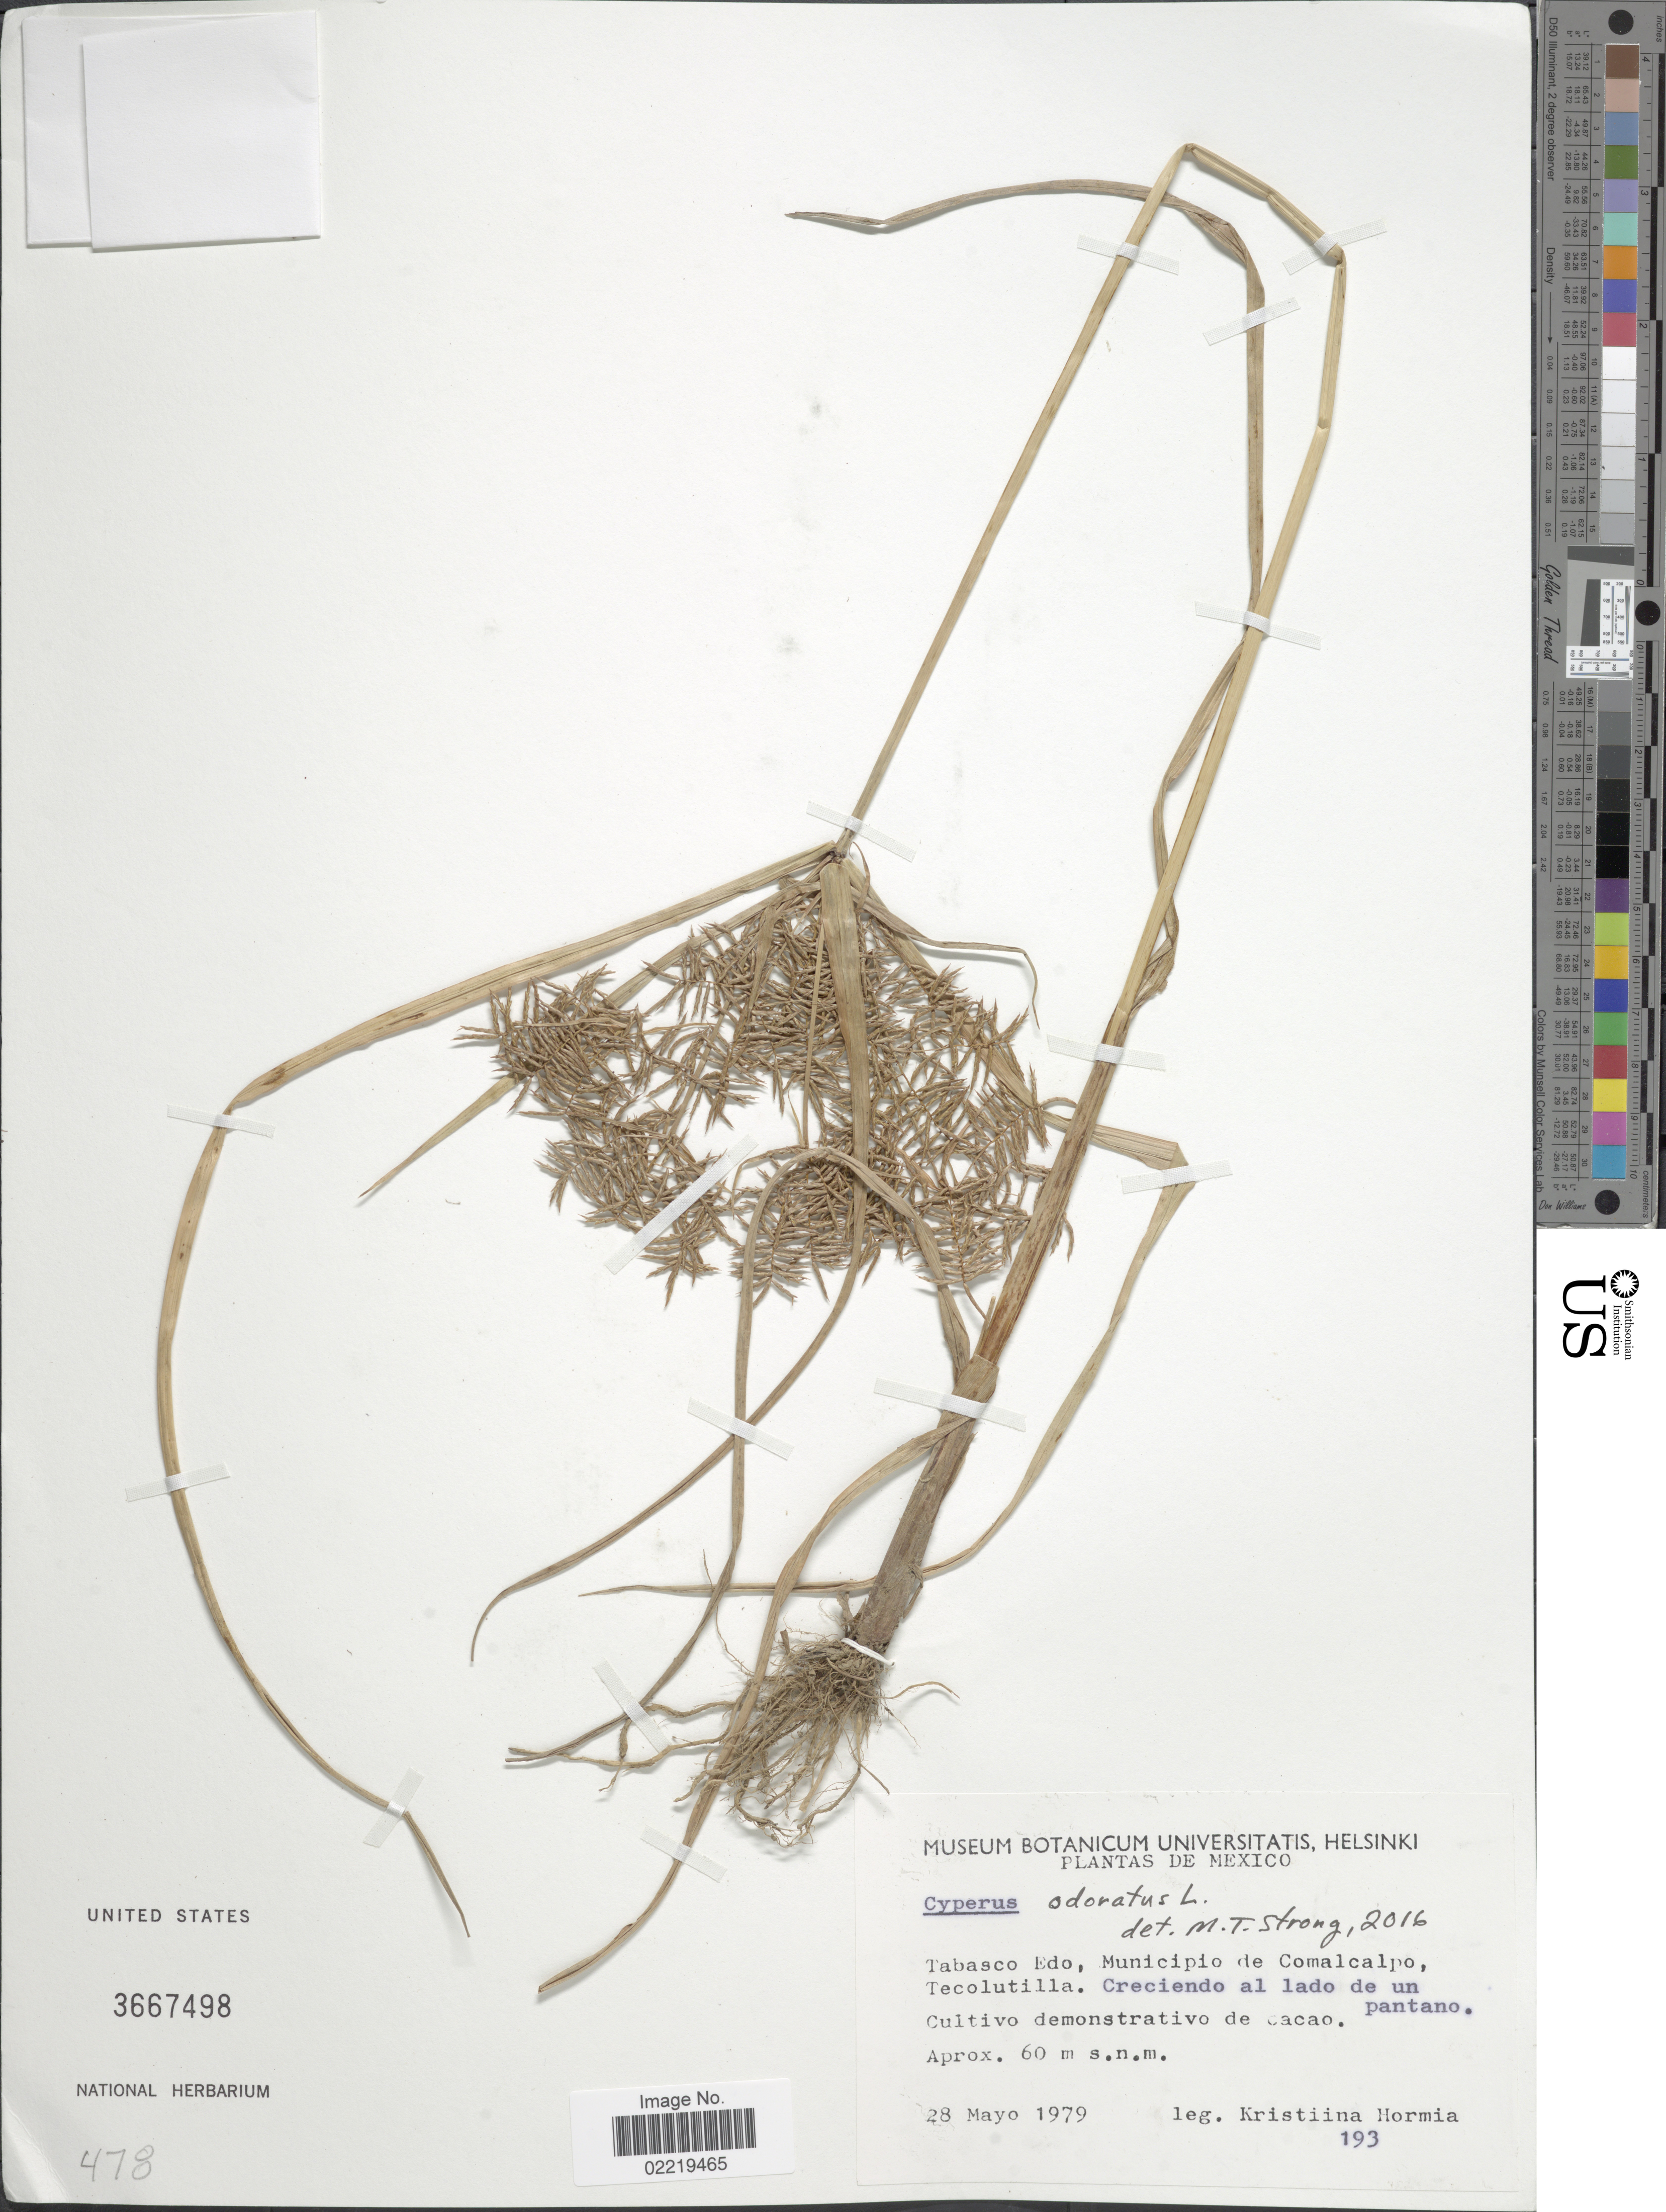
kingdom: Plantae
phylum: Tracheophyta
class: Liliopsida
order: Poales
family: Cyperaceae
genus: Cyperus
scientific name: Cyperus odoratus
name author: L.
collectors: K. Hormia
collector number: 193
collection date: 1979-05-28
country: Mexico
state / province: Tabasco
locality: Tabasco Edo, Municipio de Comalcalpo, tecolutilla, Crecienda al lado de un pantano, Cultivo demonstrativo de caco.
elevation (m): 60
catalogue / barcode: US 3667498